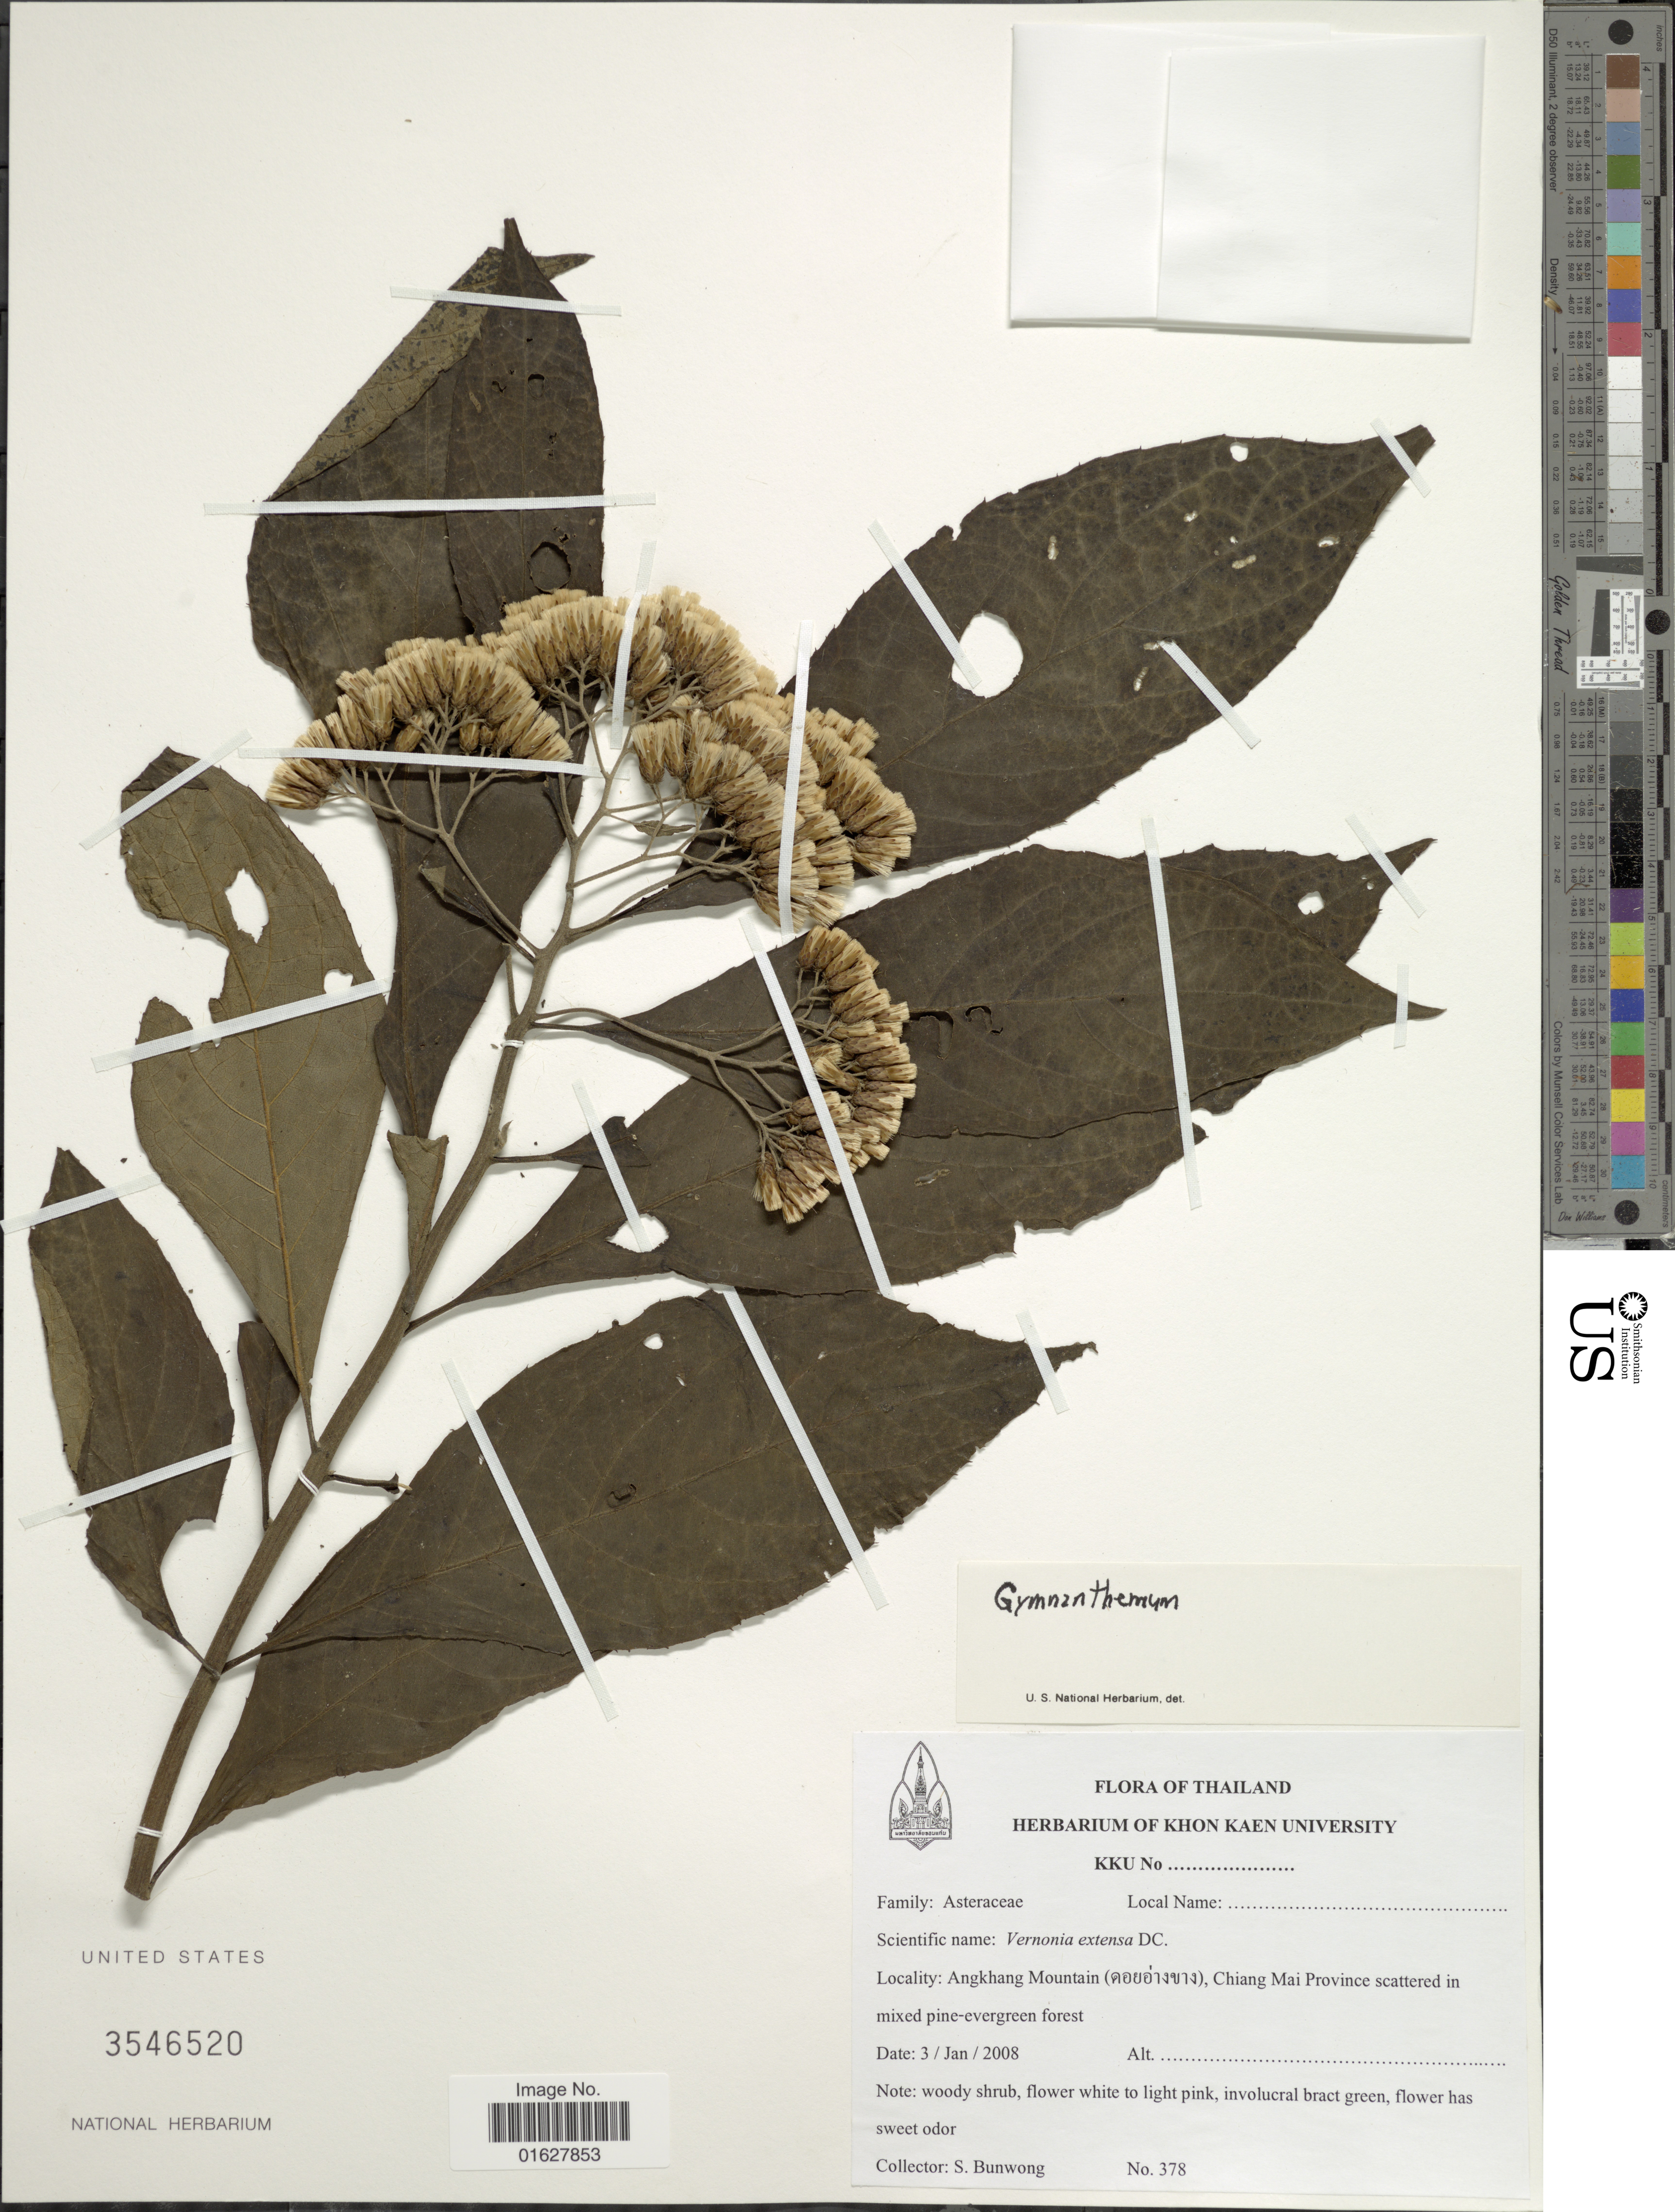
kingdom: Plantae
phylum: Tracheophyta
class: Magnoliopsida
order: Asterales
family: Asteraceae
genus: Vernonia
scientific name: Vernonia extensa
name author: Wall. ex DC.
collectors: S. Bunwong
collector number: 378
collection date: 2008-01-03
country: Thailand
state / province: Chiang Mai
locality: Thailand. Angkhang Mountain (x), Chiang Mai Province scattered in mixed pine-evergreen forest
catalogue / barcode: US 3546520